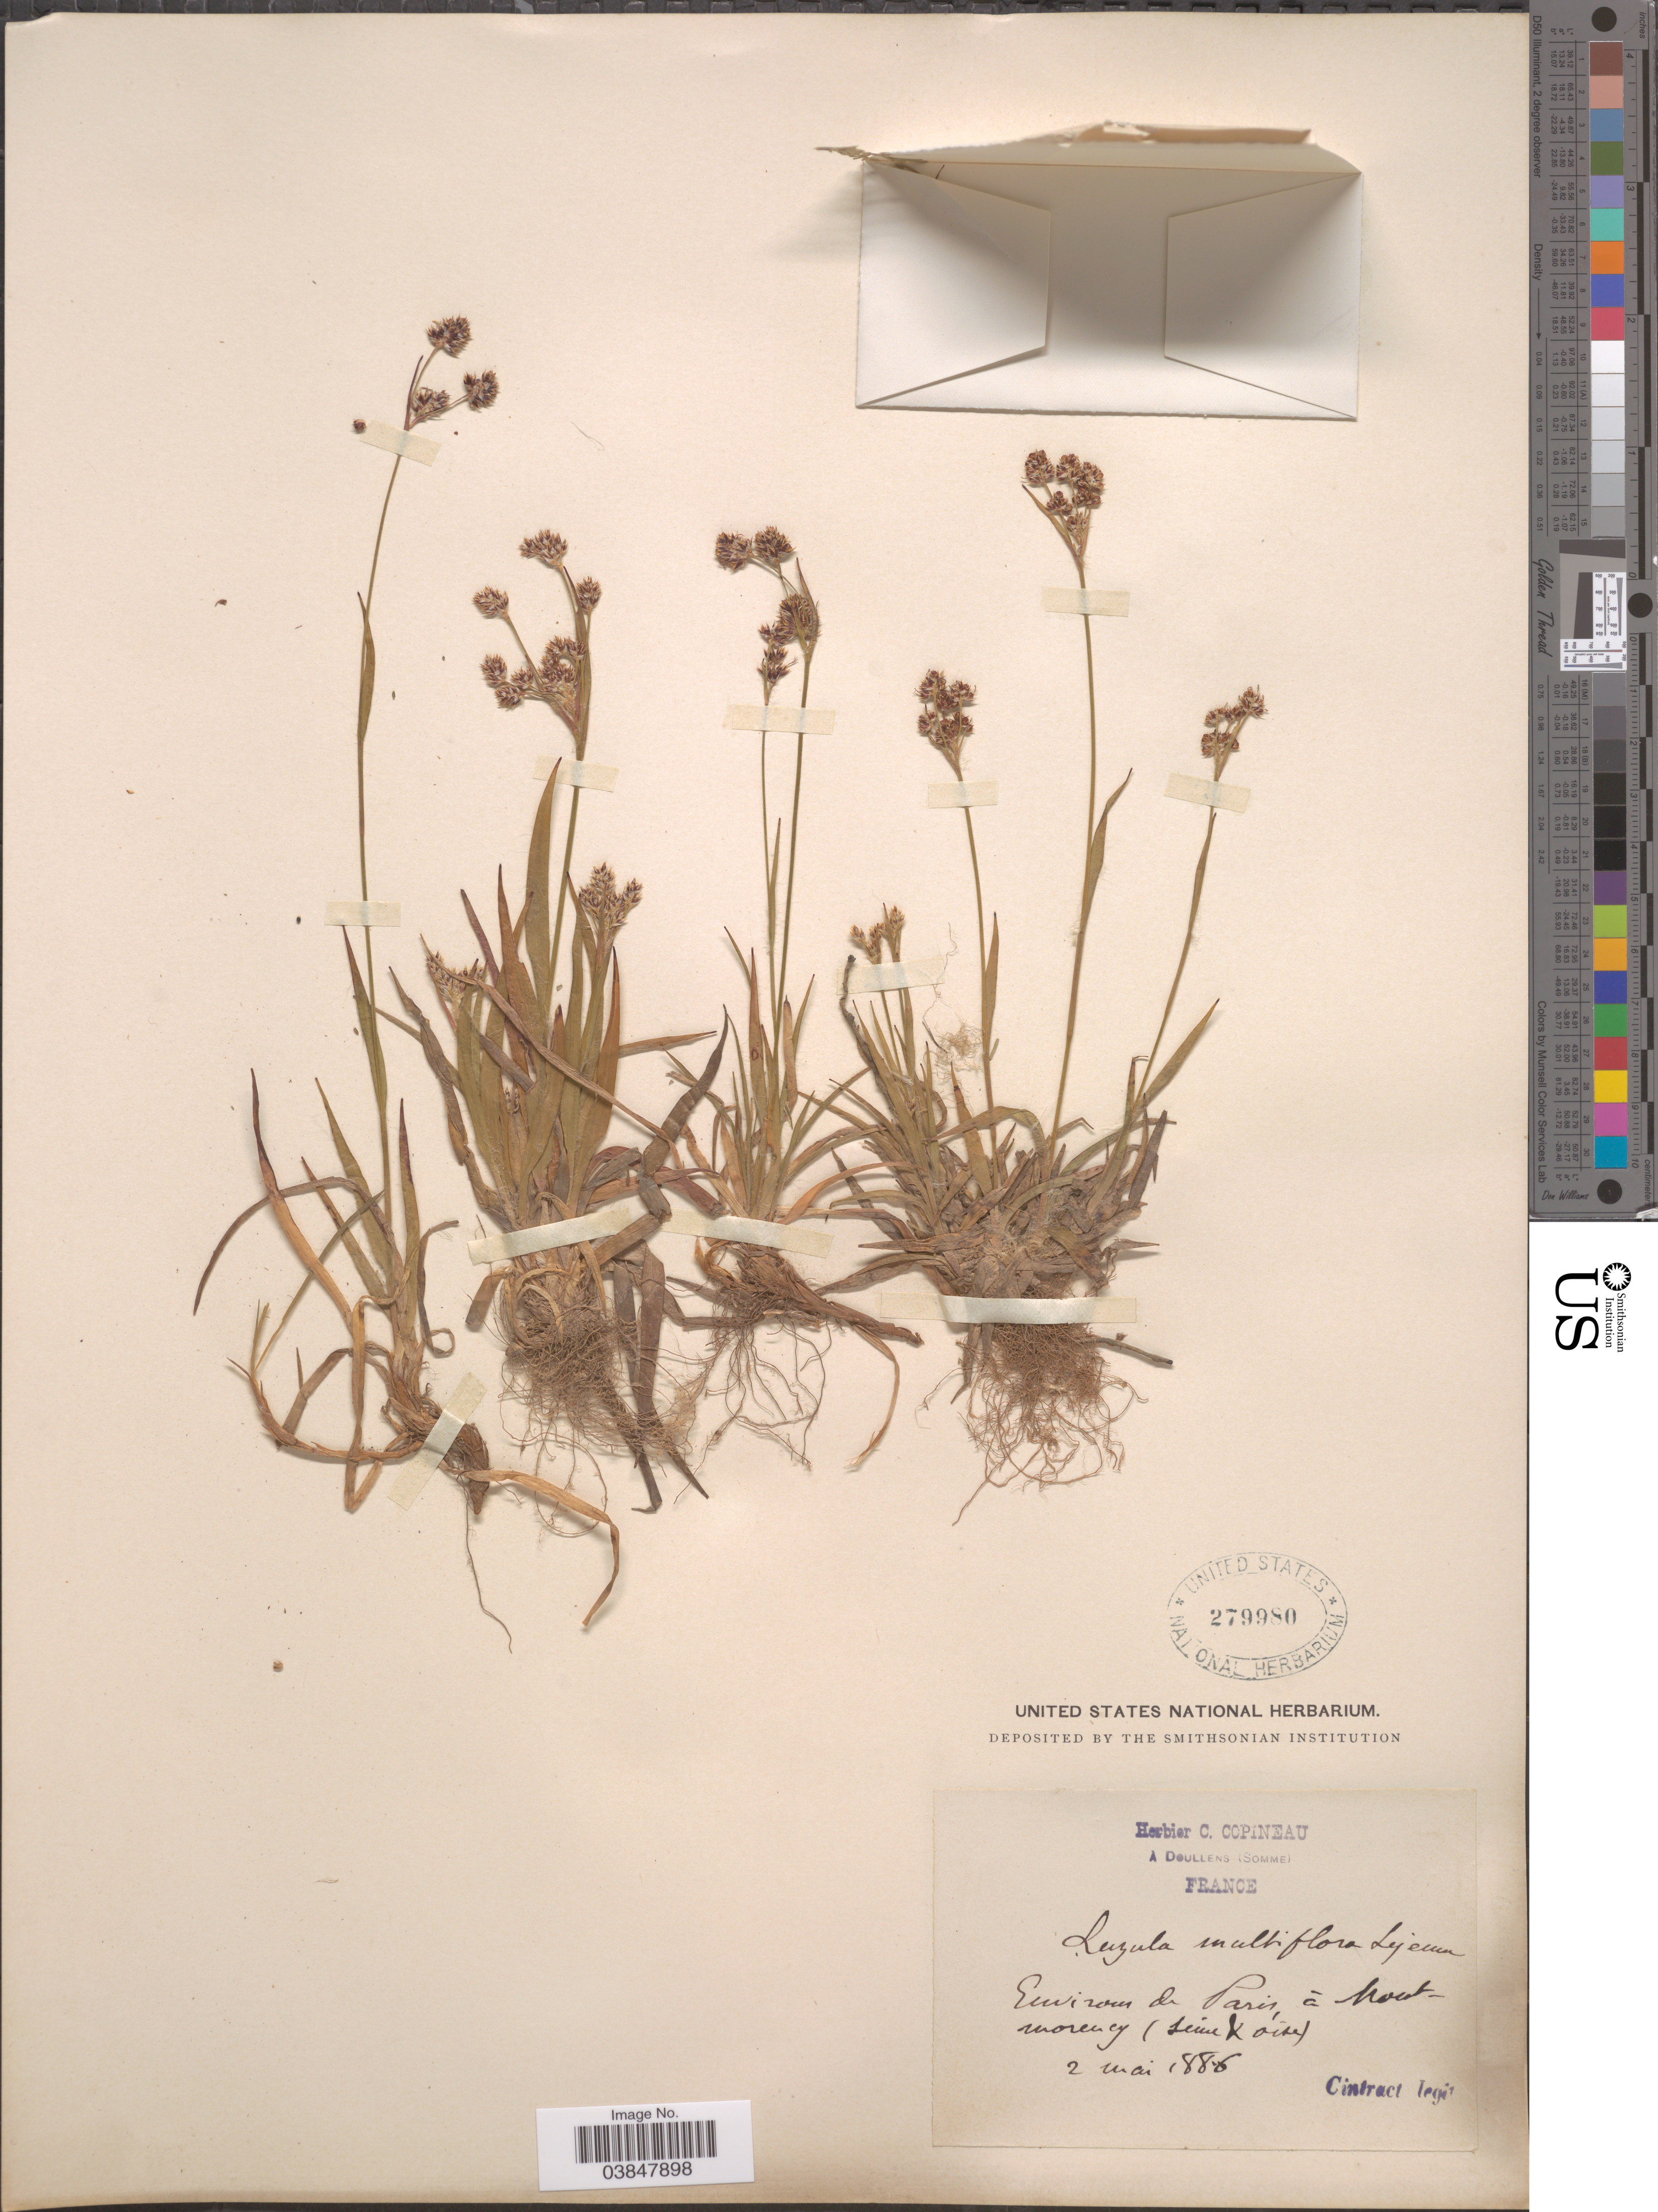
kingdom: Plantae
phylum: Tracheophyta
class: Liliopsida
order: Poales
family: Juncaceae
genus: Luzula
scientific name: Luzula multiflora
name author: (Ehrh.) Lej.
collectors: Cintract, --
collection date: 1886-05-02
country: France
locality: Environ de Paris á hout moreney (seine & oise).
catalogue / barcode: US 279980